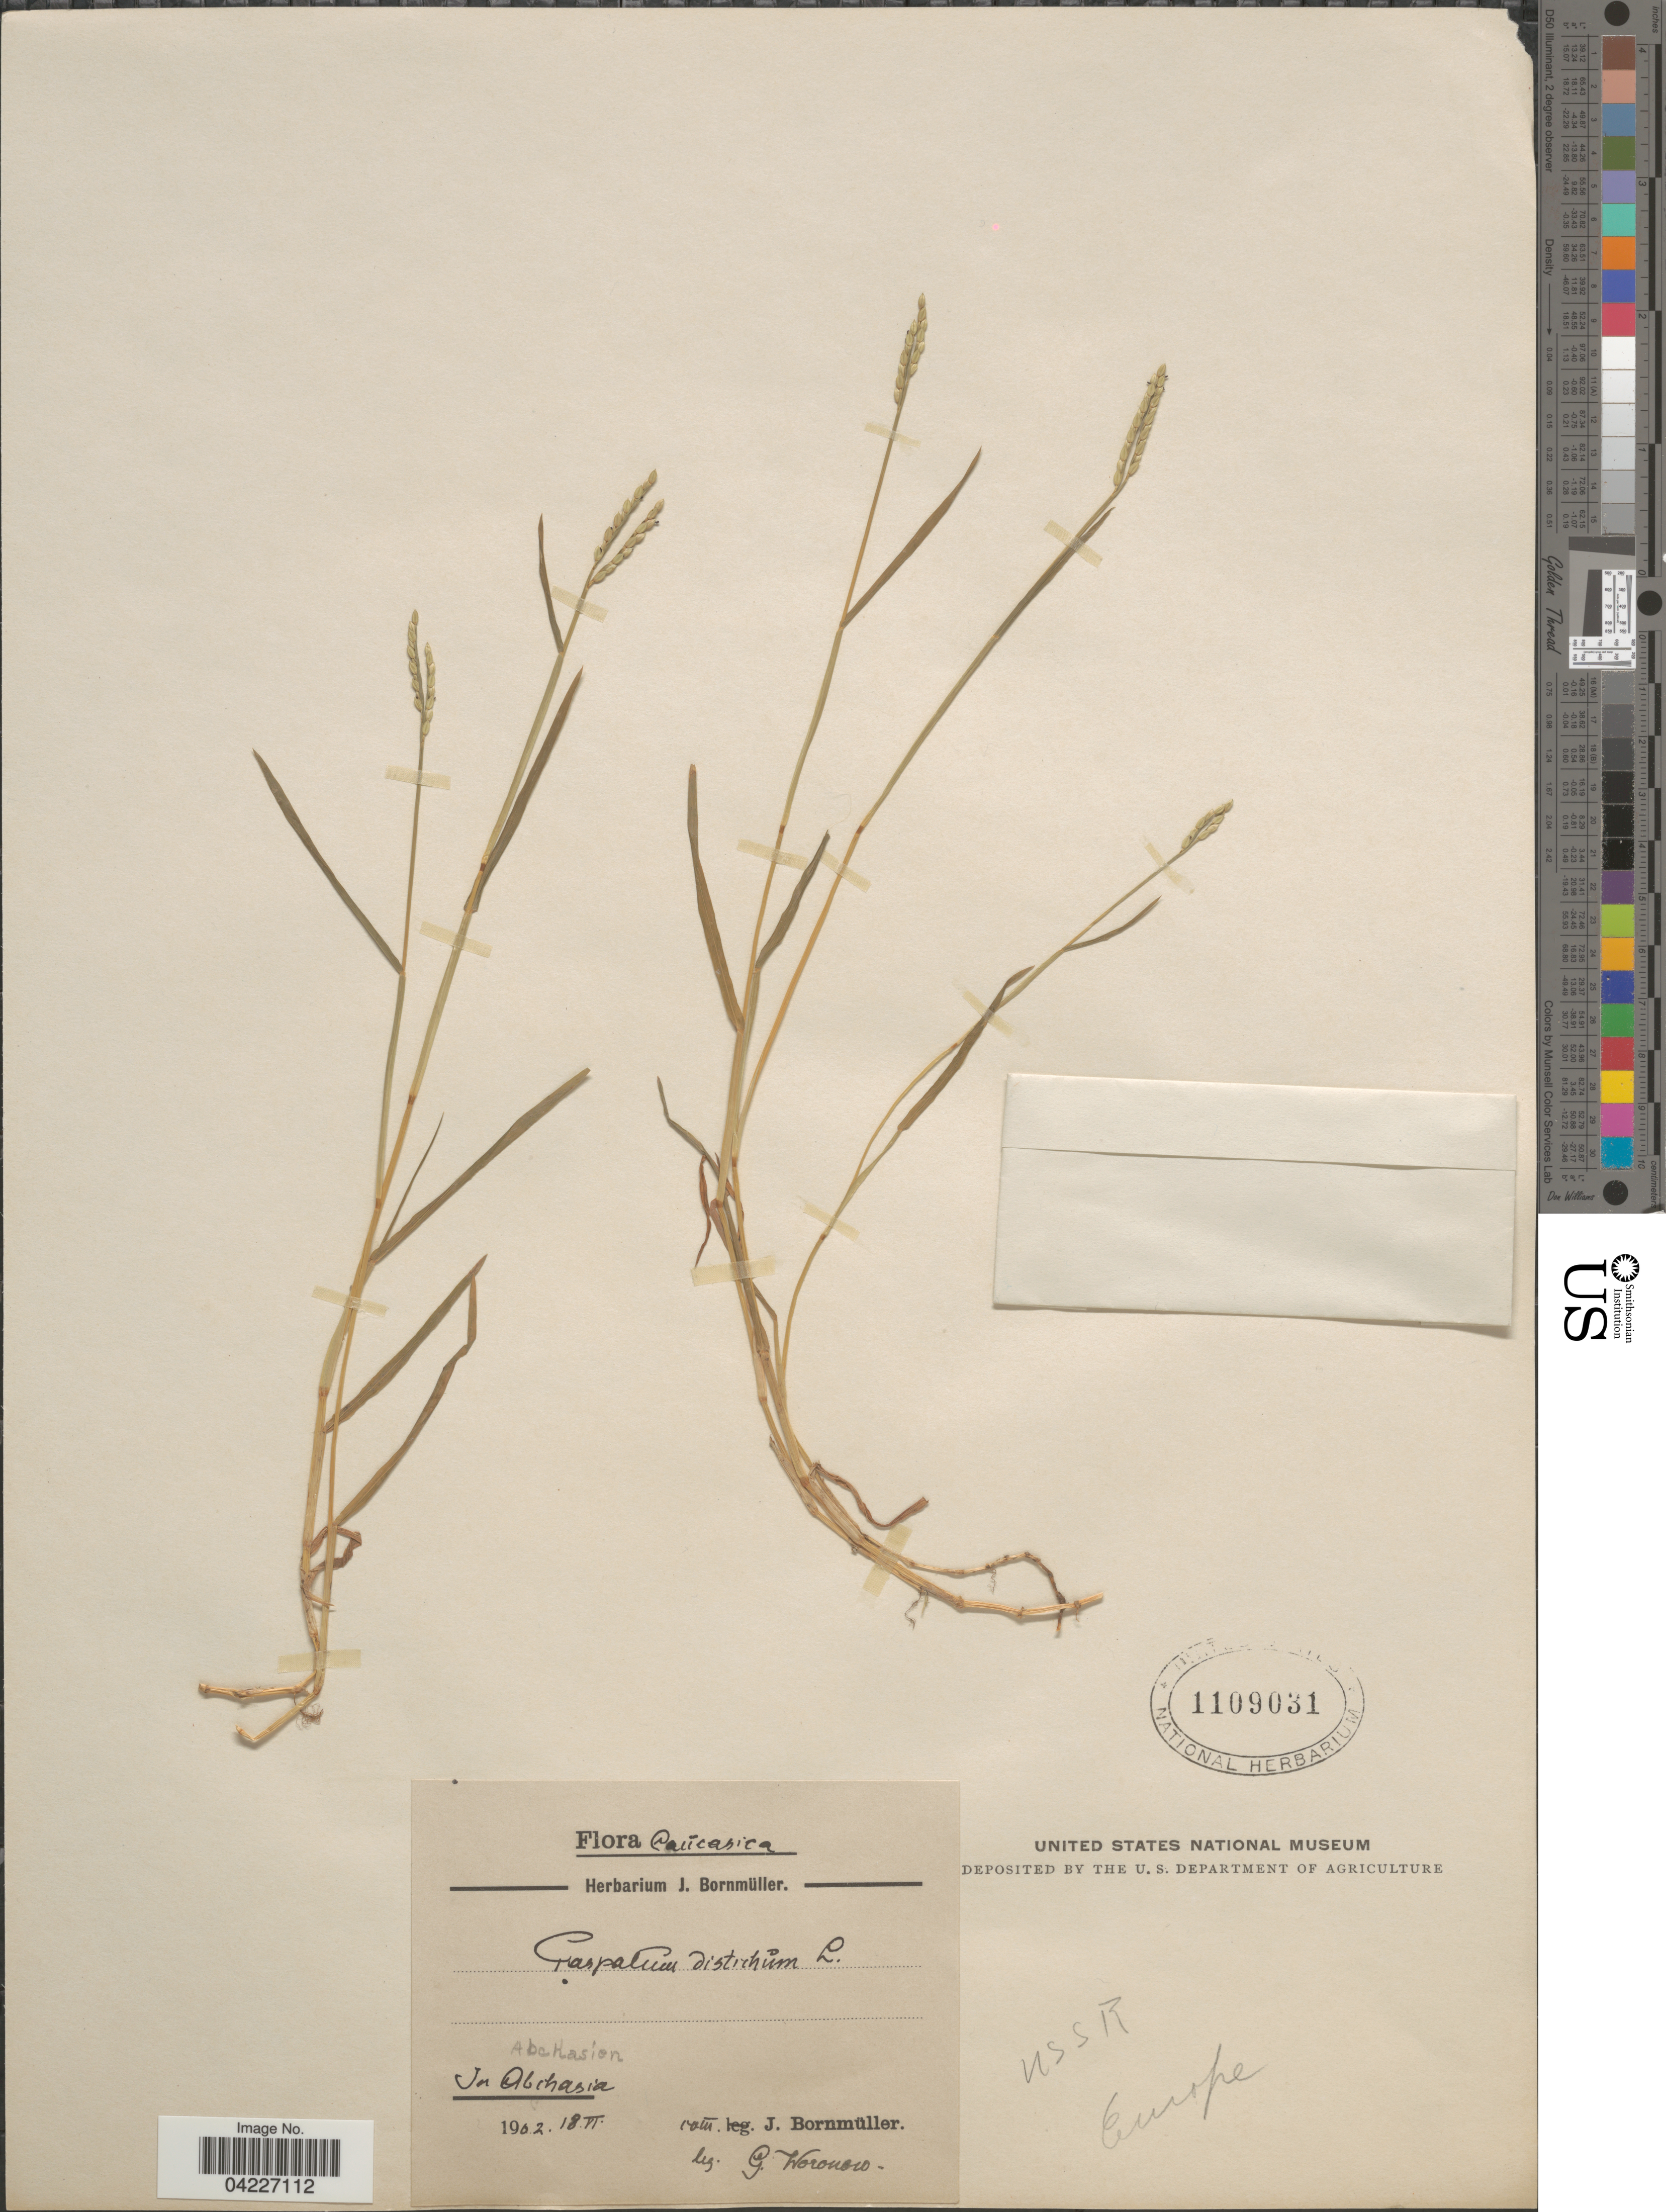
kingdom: Plantae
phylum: Tracheophyta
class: Liliopsida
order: Poales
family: Poaceae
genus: Paspalum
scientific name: Paspalum distichum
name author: L.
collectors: G. Woronow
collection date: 1962-06-18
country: Georgia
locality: Caucasica. USSR. Europe. In Abchasien.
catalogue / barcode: US 1109031